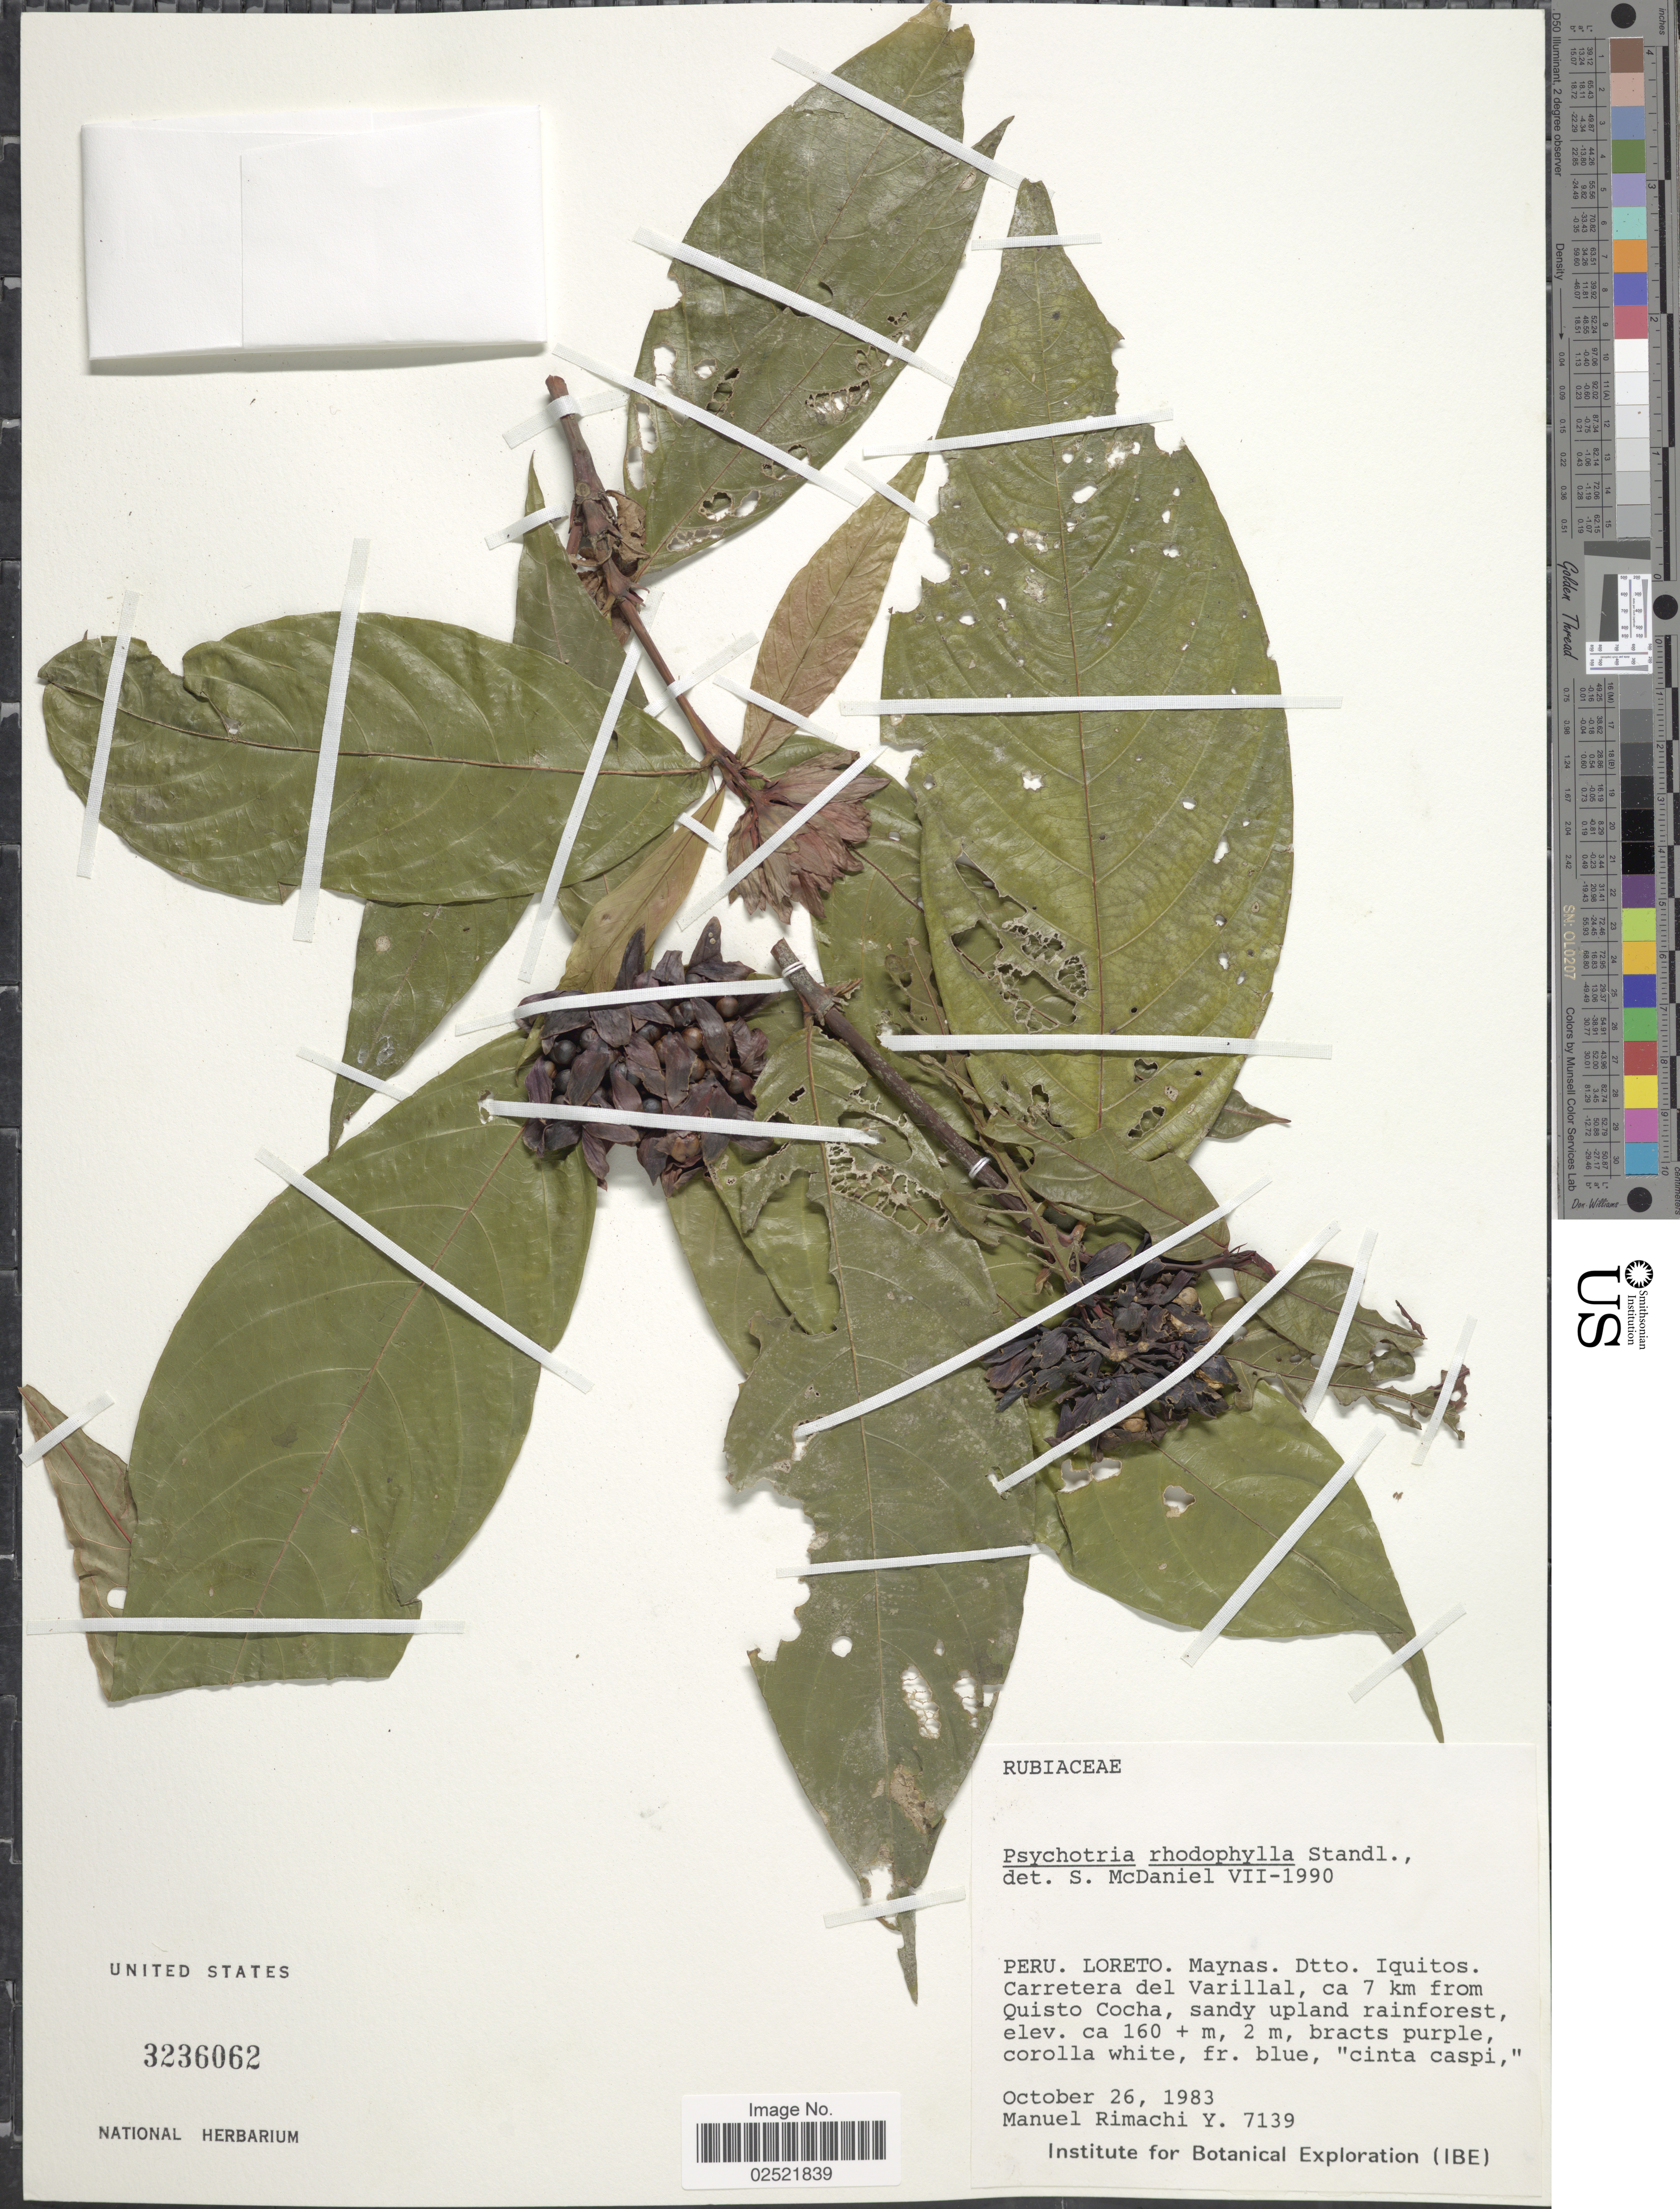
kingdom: Plantae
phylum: Tracheophyta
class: Magnoliopsida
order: Gentianales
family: Rubiaceae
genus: Psychotria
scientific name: Psychotria rhodophylla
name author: Standl.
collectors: M. Rimachi Y.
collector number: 7139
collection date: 1983-10-26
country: Peru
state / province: Loreto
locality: Maynas, Dtto. Iquitos, carretera del Varillal, ca 7 km from Quisto Cocha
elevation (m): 160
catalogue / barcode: US 3236062